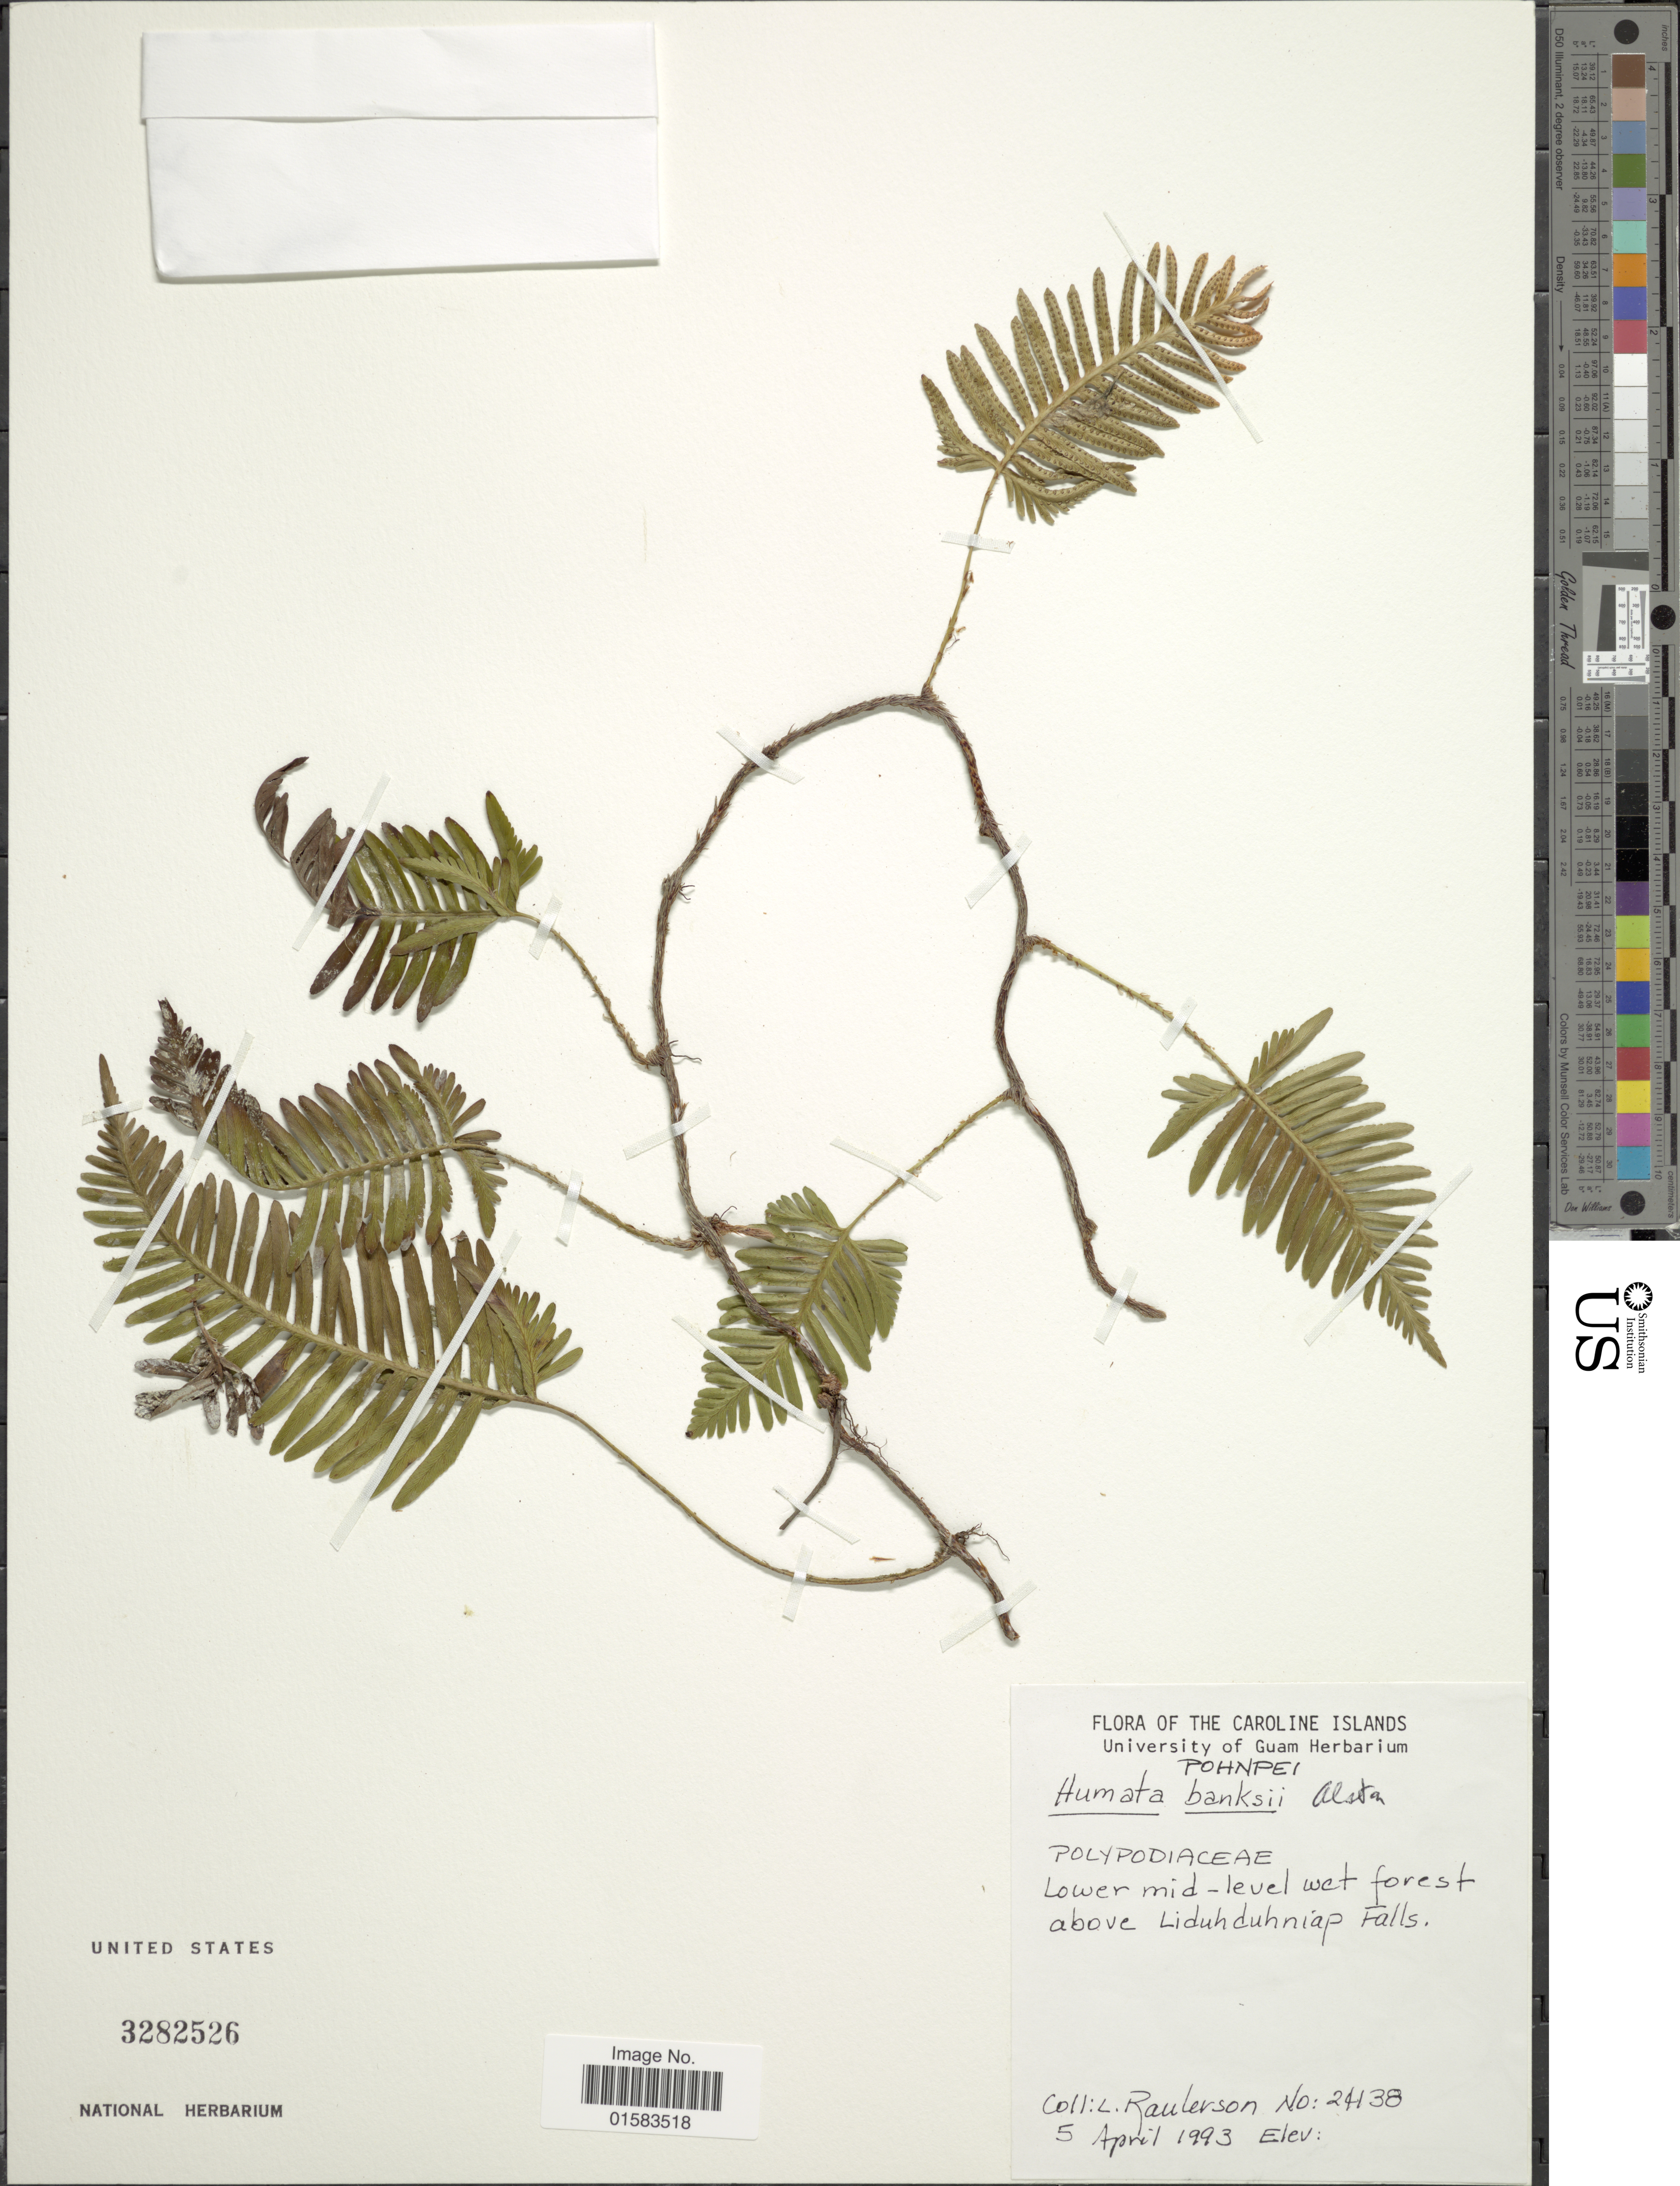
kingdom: Plantae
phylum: Tracheophyta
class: Polypodiopsida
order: Polypodiales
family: Davalliaceae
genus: Davallia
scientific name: Davallia pectinata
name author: Sm.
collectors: L. Raulerson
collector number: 2438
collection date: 1993-04-05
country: Micronesia, Federated States of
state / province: Pohnpei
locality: Lower mid-level wet forest above Liduhduhniap Falls, The Caroline Islands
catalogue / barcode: US 3282526